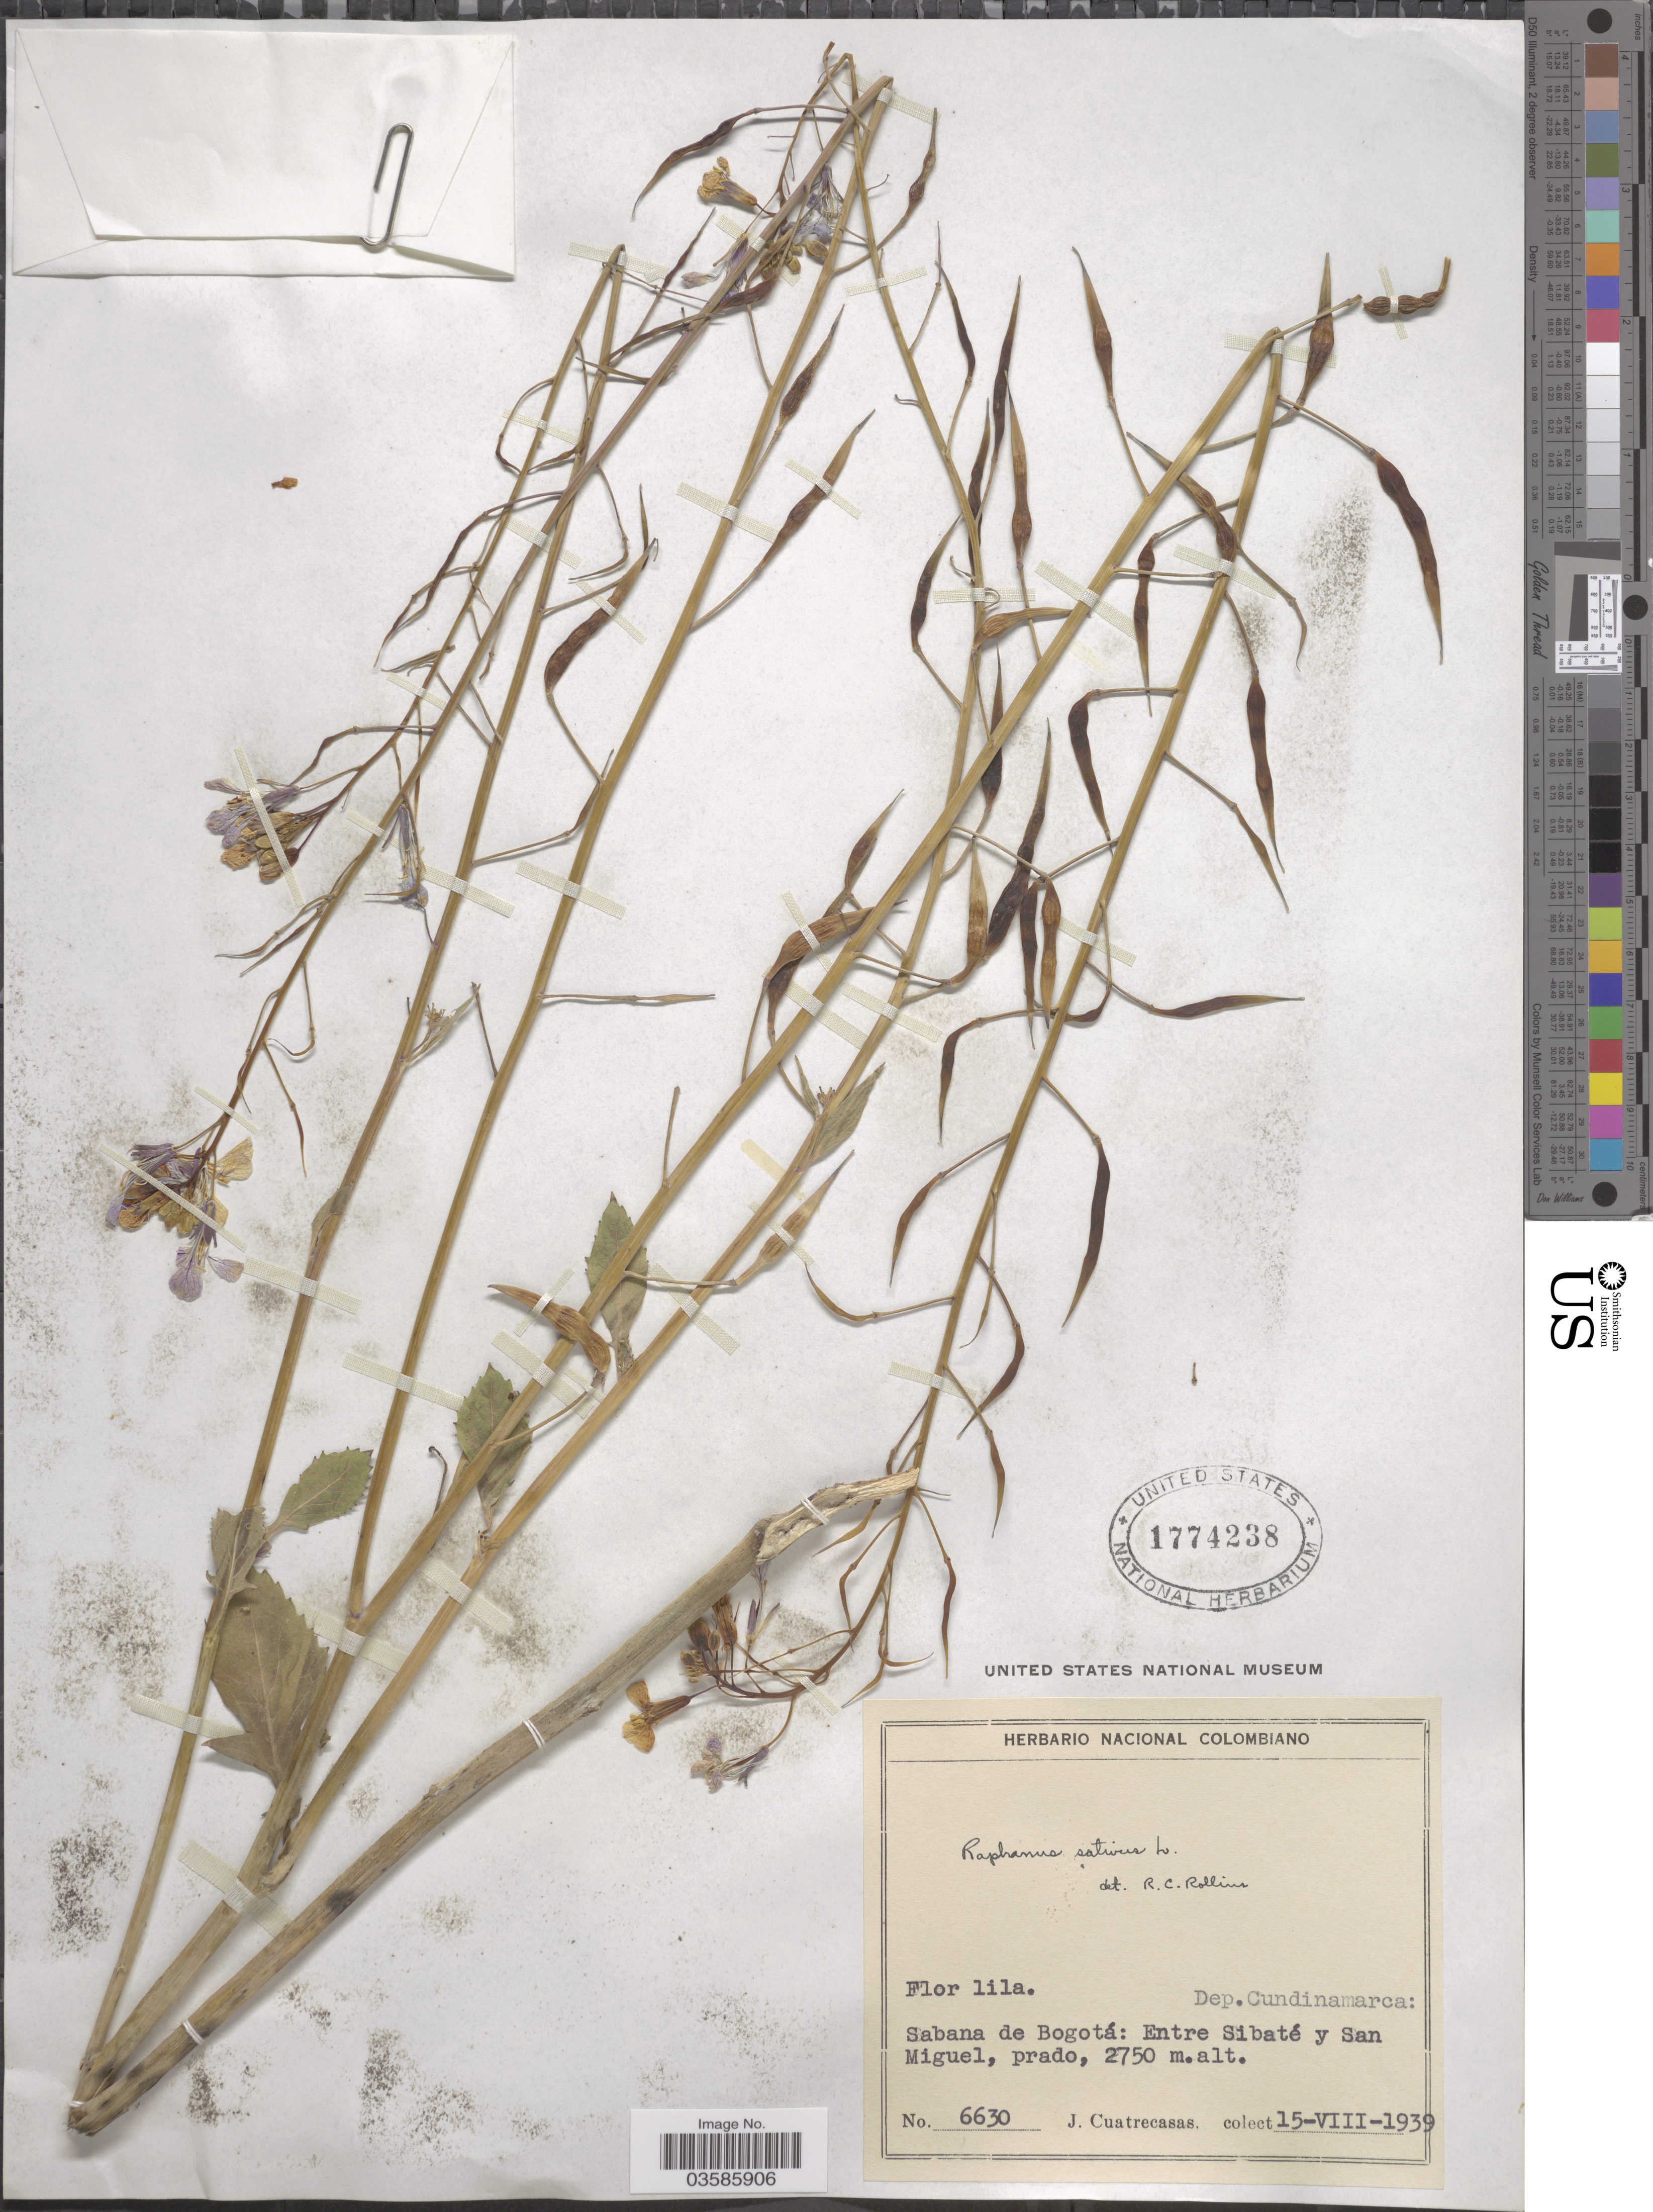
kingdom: Plantae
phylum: Tracheophyta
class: Magnoliopsida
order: Brassicales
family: Brassicaceae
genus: Raphanus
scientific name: Raphanus sativus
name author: L.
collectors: J. Cuatrecasas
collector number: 6630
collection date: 1939-08-15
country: Colombia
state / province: Cundinamarca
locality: Dep. Cundinamarca. Sabana de Bogotá: Entre Sibaté y San Miquel.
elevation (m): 2750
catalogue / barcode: US 1774238